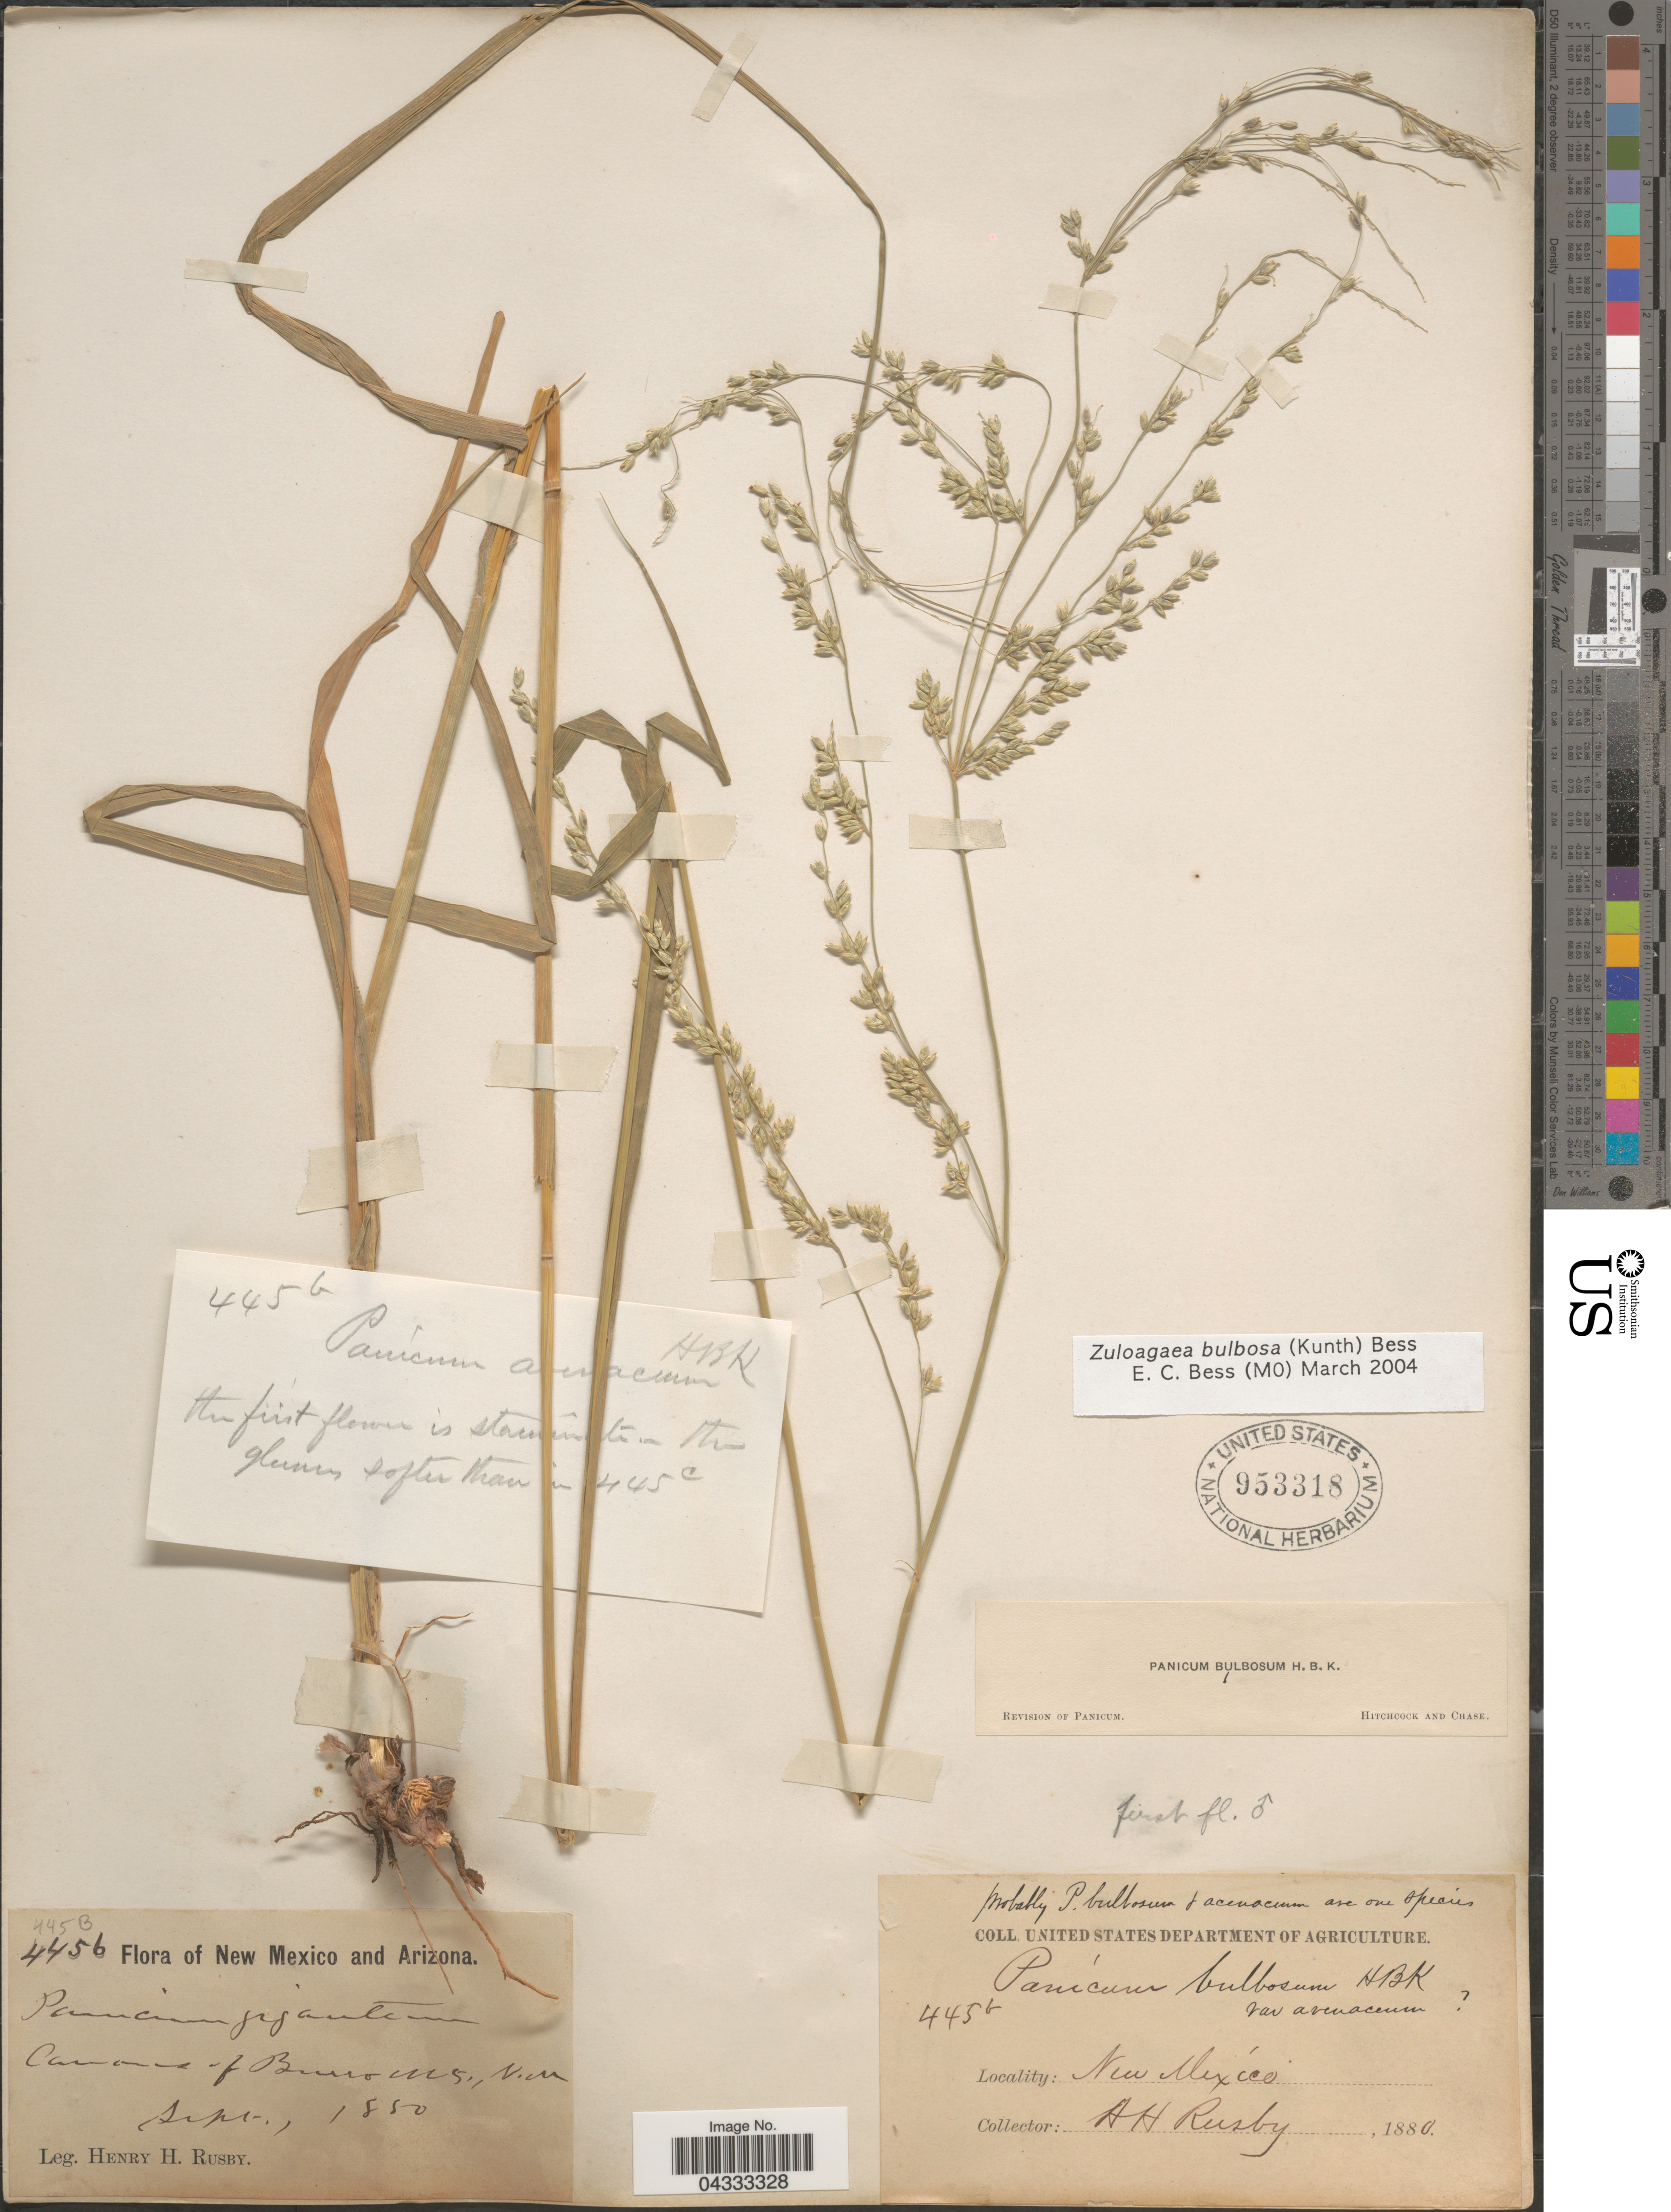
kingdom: Plantae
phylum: Tracheophyta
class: Liliopsida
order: Poales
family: Poaceae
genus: Zuloagaea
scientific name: Zuloagaea bulbosa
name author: (Kunth) E. Bess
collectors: H. H. Rusby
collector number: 445b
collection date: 1880-09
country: United States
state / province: New Mexico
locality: Canons of Burro Mts.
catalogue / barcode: US 953318